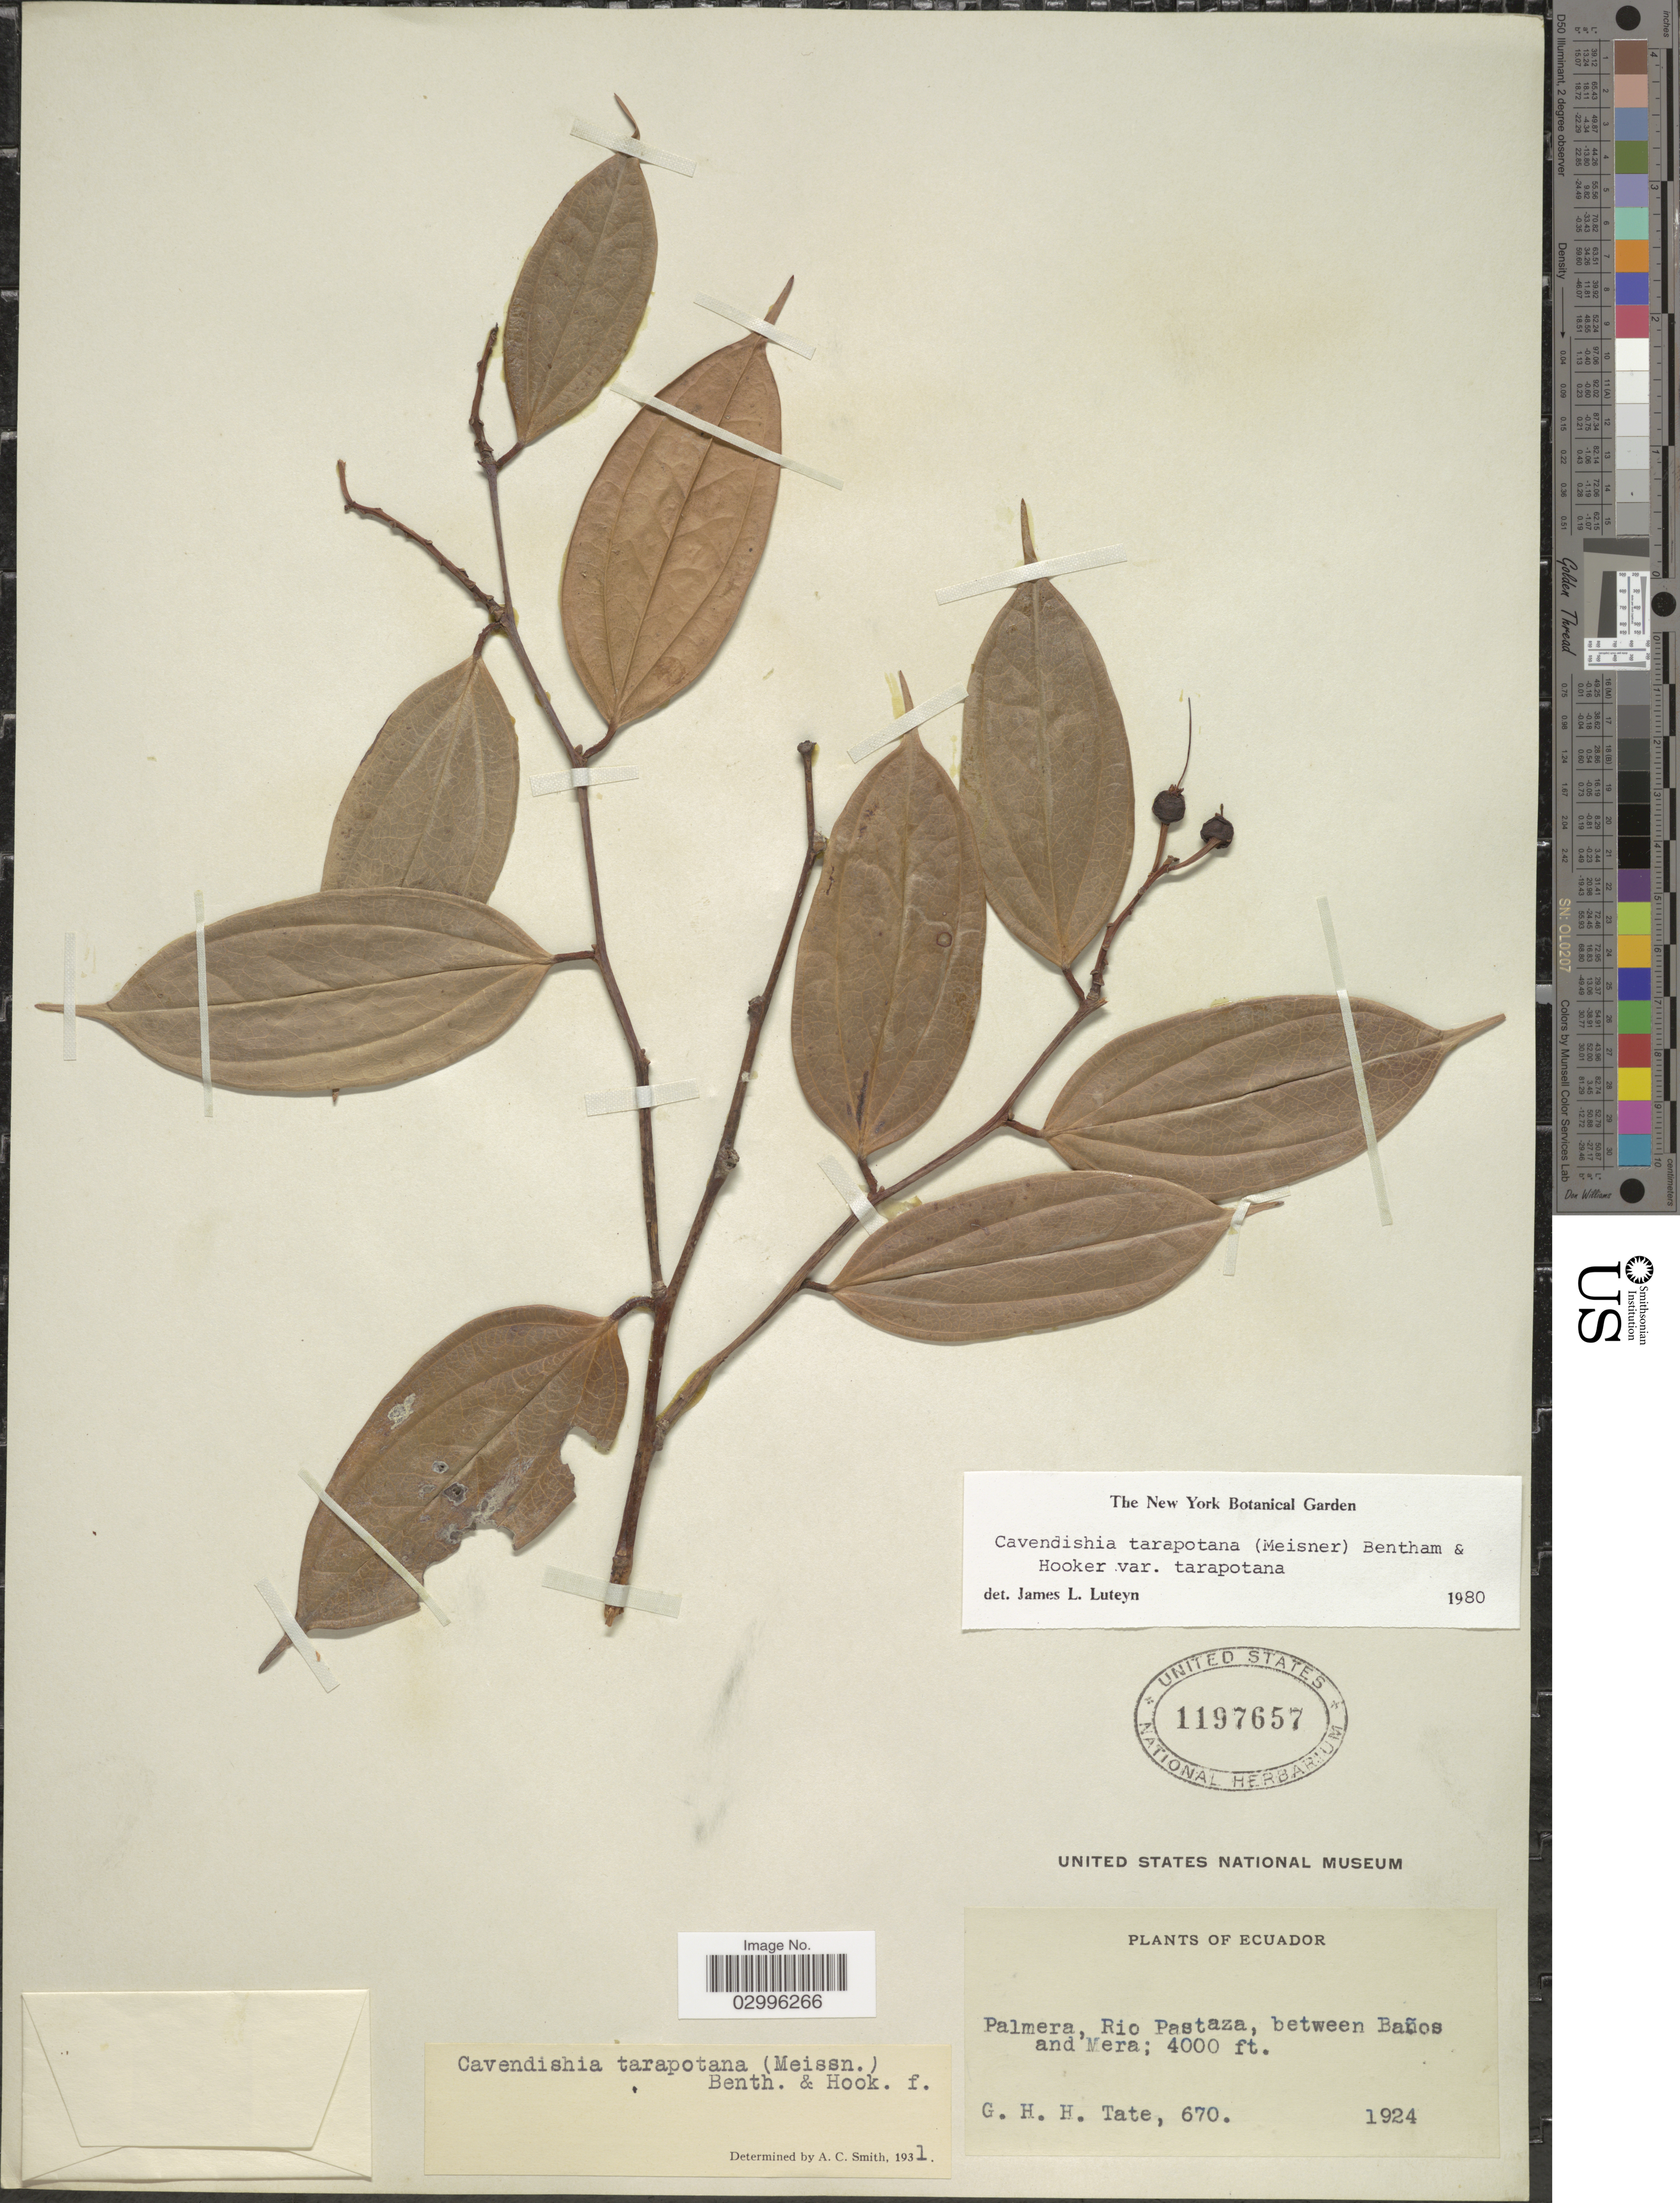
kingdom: Plantae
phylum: Tracheophyta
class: Magnoliopsida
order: Ericales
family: Ericaceae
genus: Cavendishia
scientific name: Cavendishia tarapotana var. tarapotana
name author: (Meisn.) Benth. & Hook.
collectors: G. H. H.Tate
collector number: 670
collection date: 1924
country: Ecuador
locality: Palmera, Rio Pastaza, between Baños and Mera.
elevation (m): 1219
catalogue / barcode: US 1197657